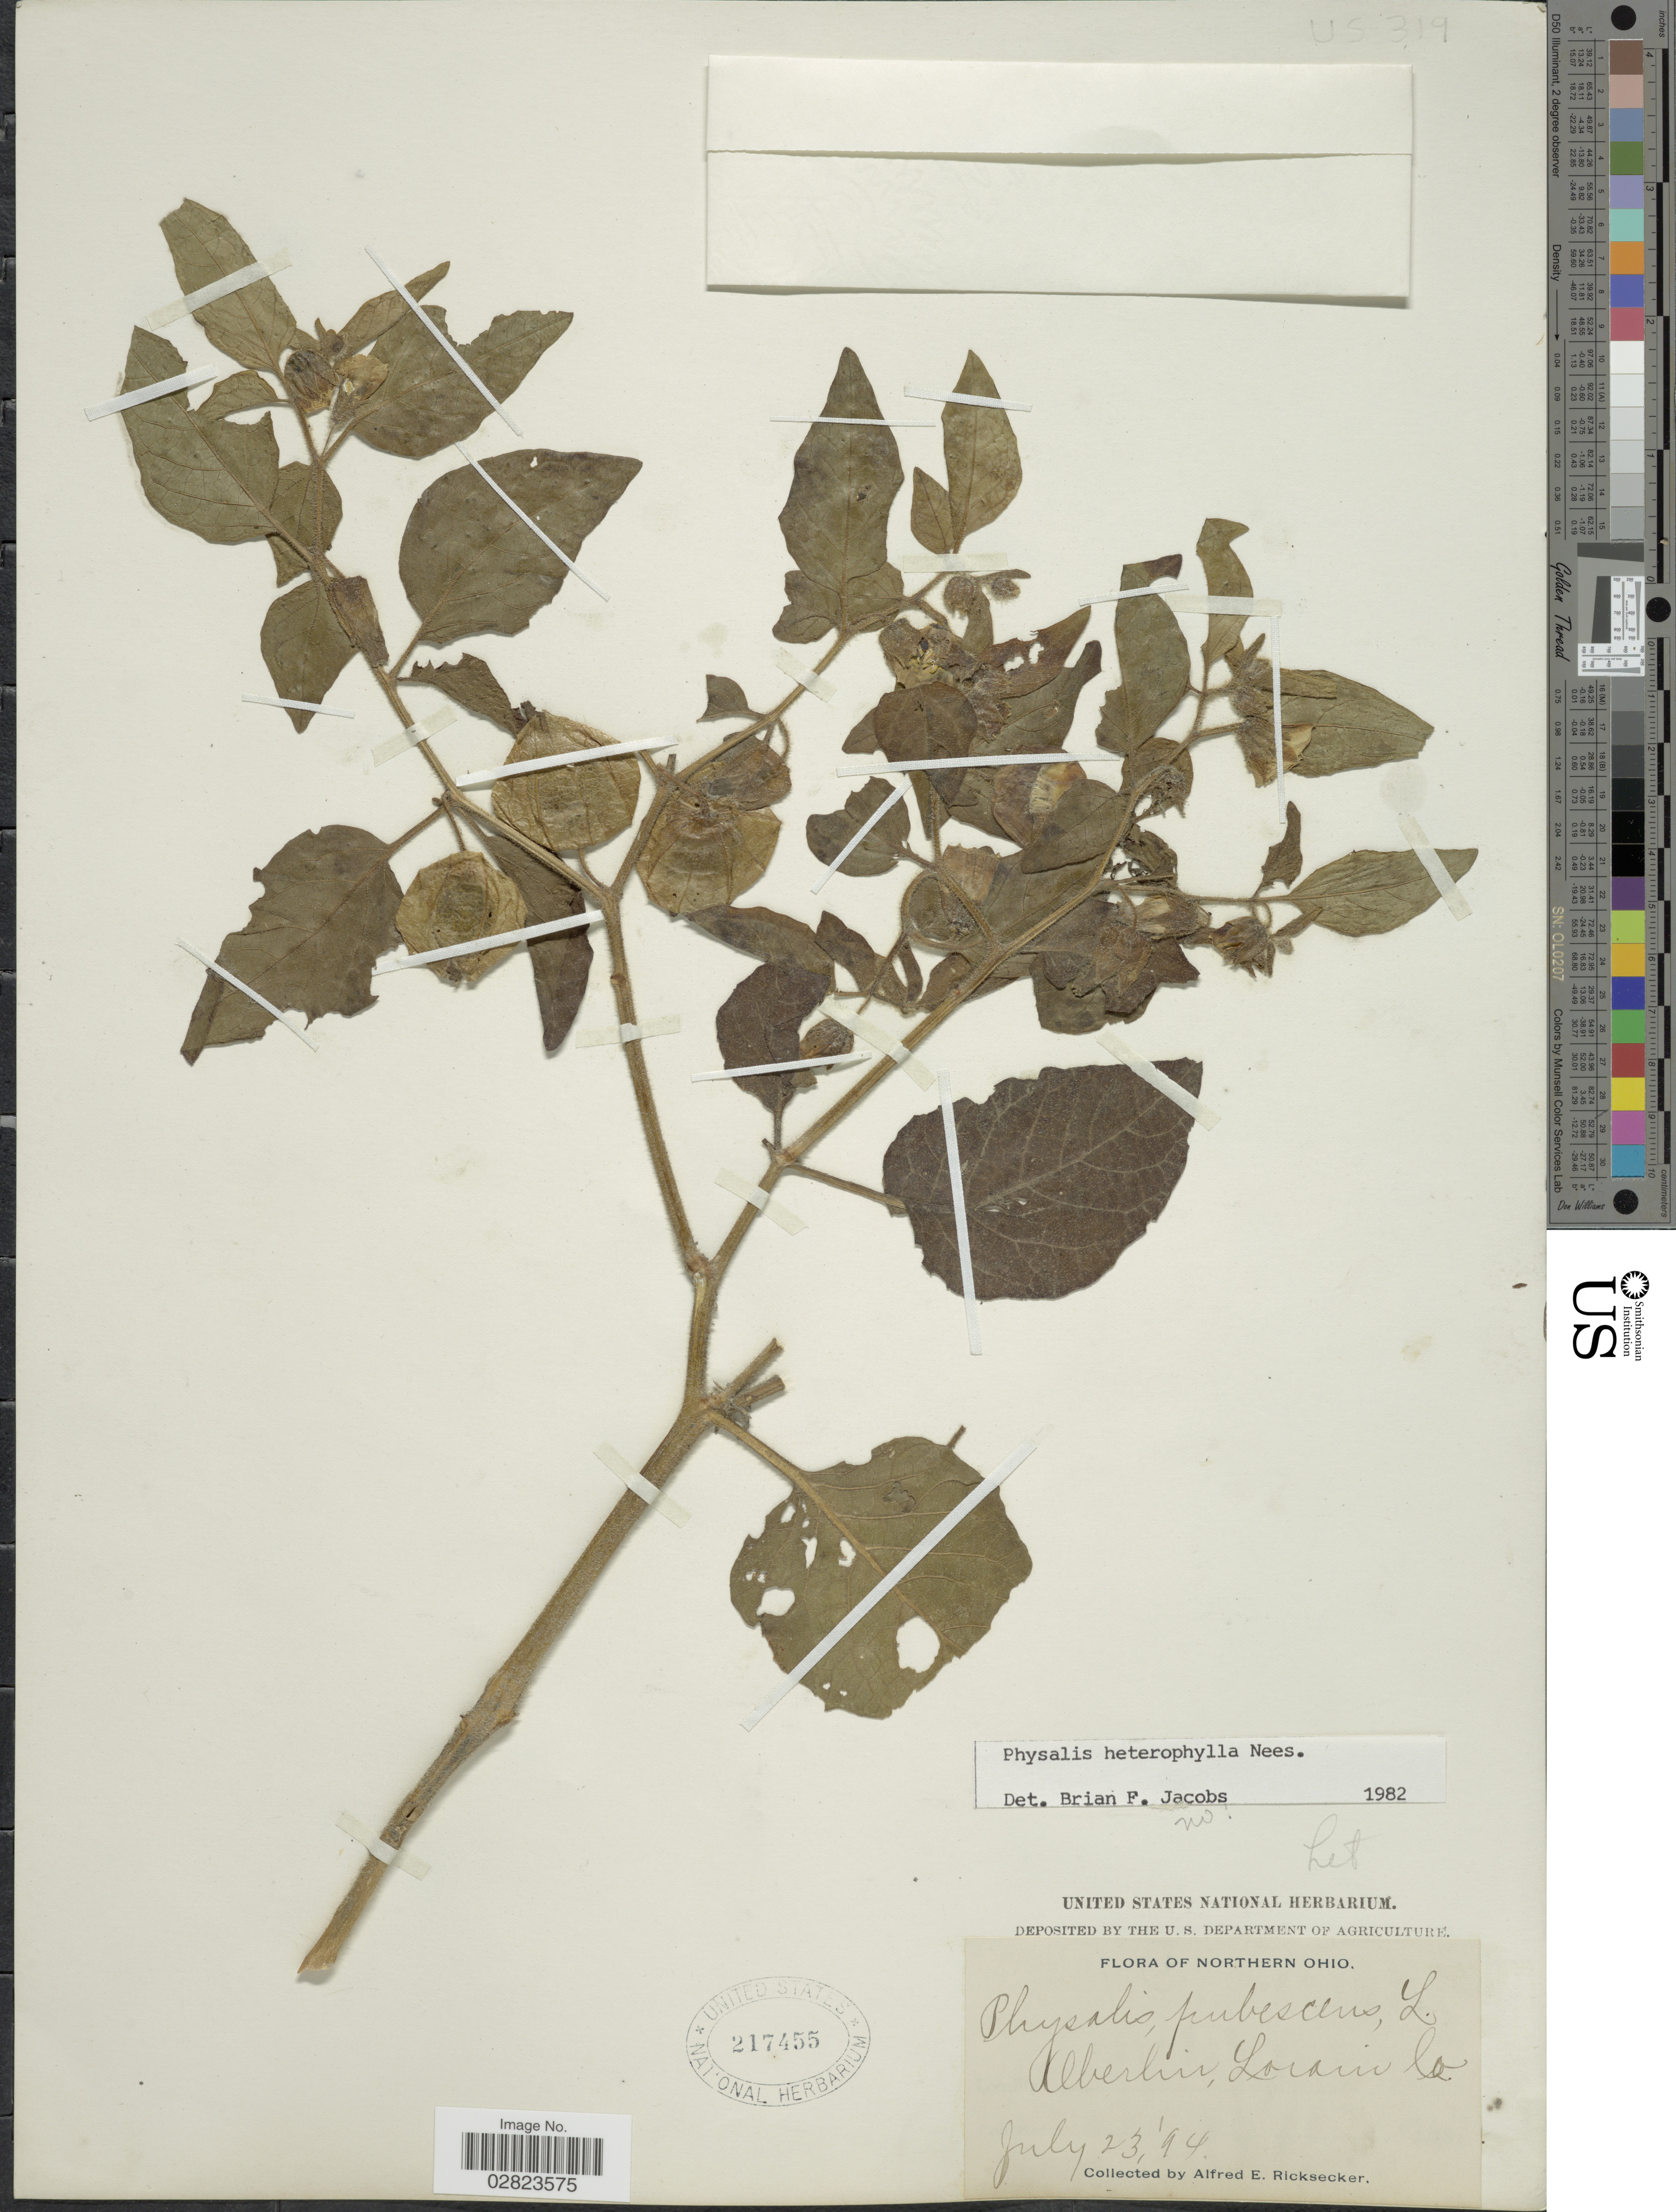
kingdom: Plantae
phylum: Tracheophyta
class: Magnoliopsida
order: Solanales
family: Solanaceae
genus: Physalis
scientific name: Physalis heterophylla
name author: Nees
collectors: A. E. Ricksecker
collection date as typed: Transcribed d/m/y: 23/7/94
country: United States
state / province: Ohio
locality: Northern Ohio. Oberlin, Lorain Co.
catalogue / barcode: US 217455